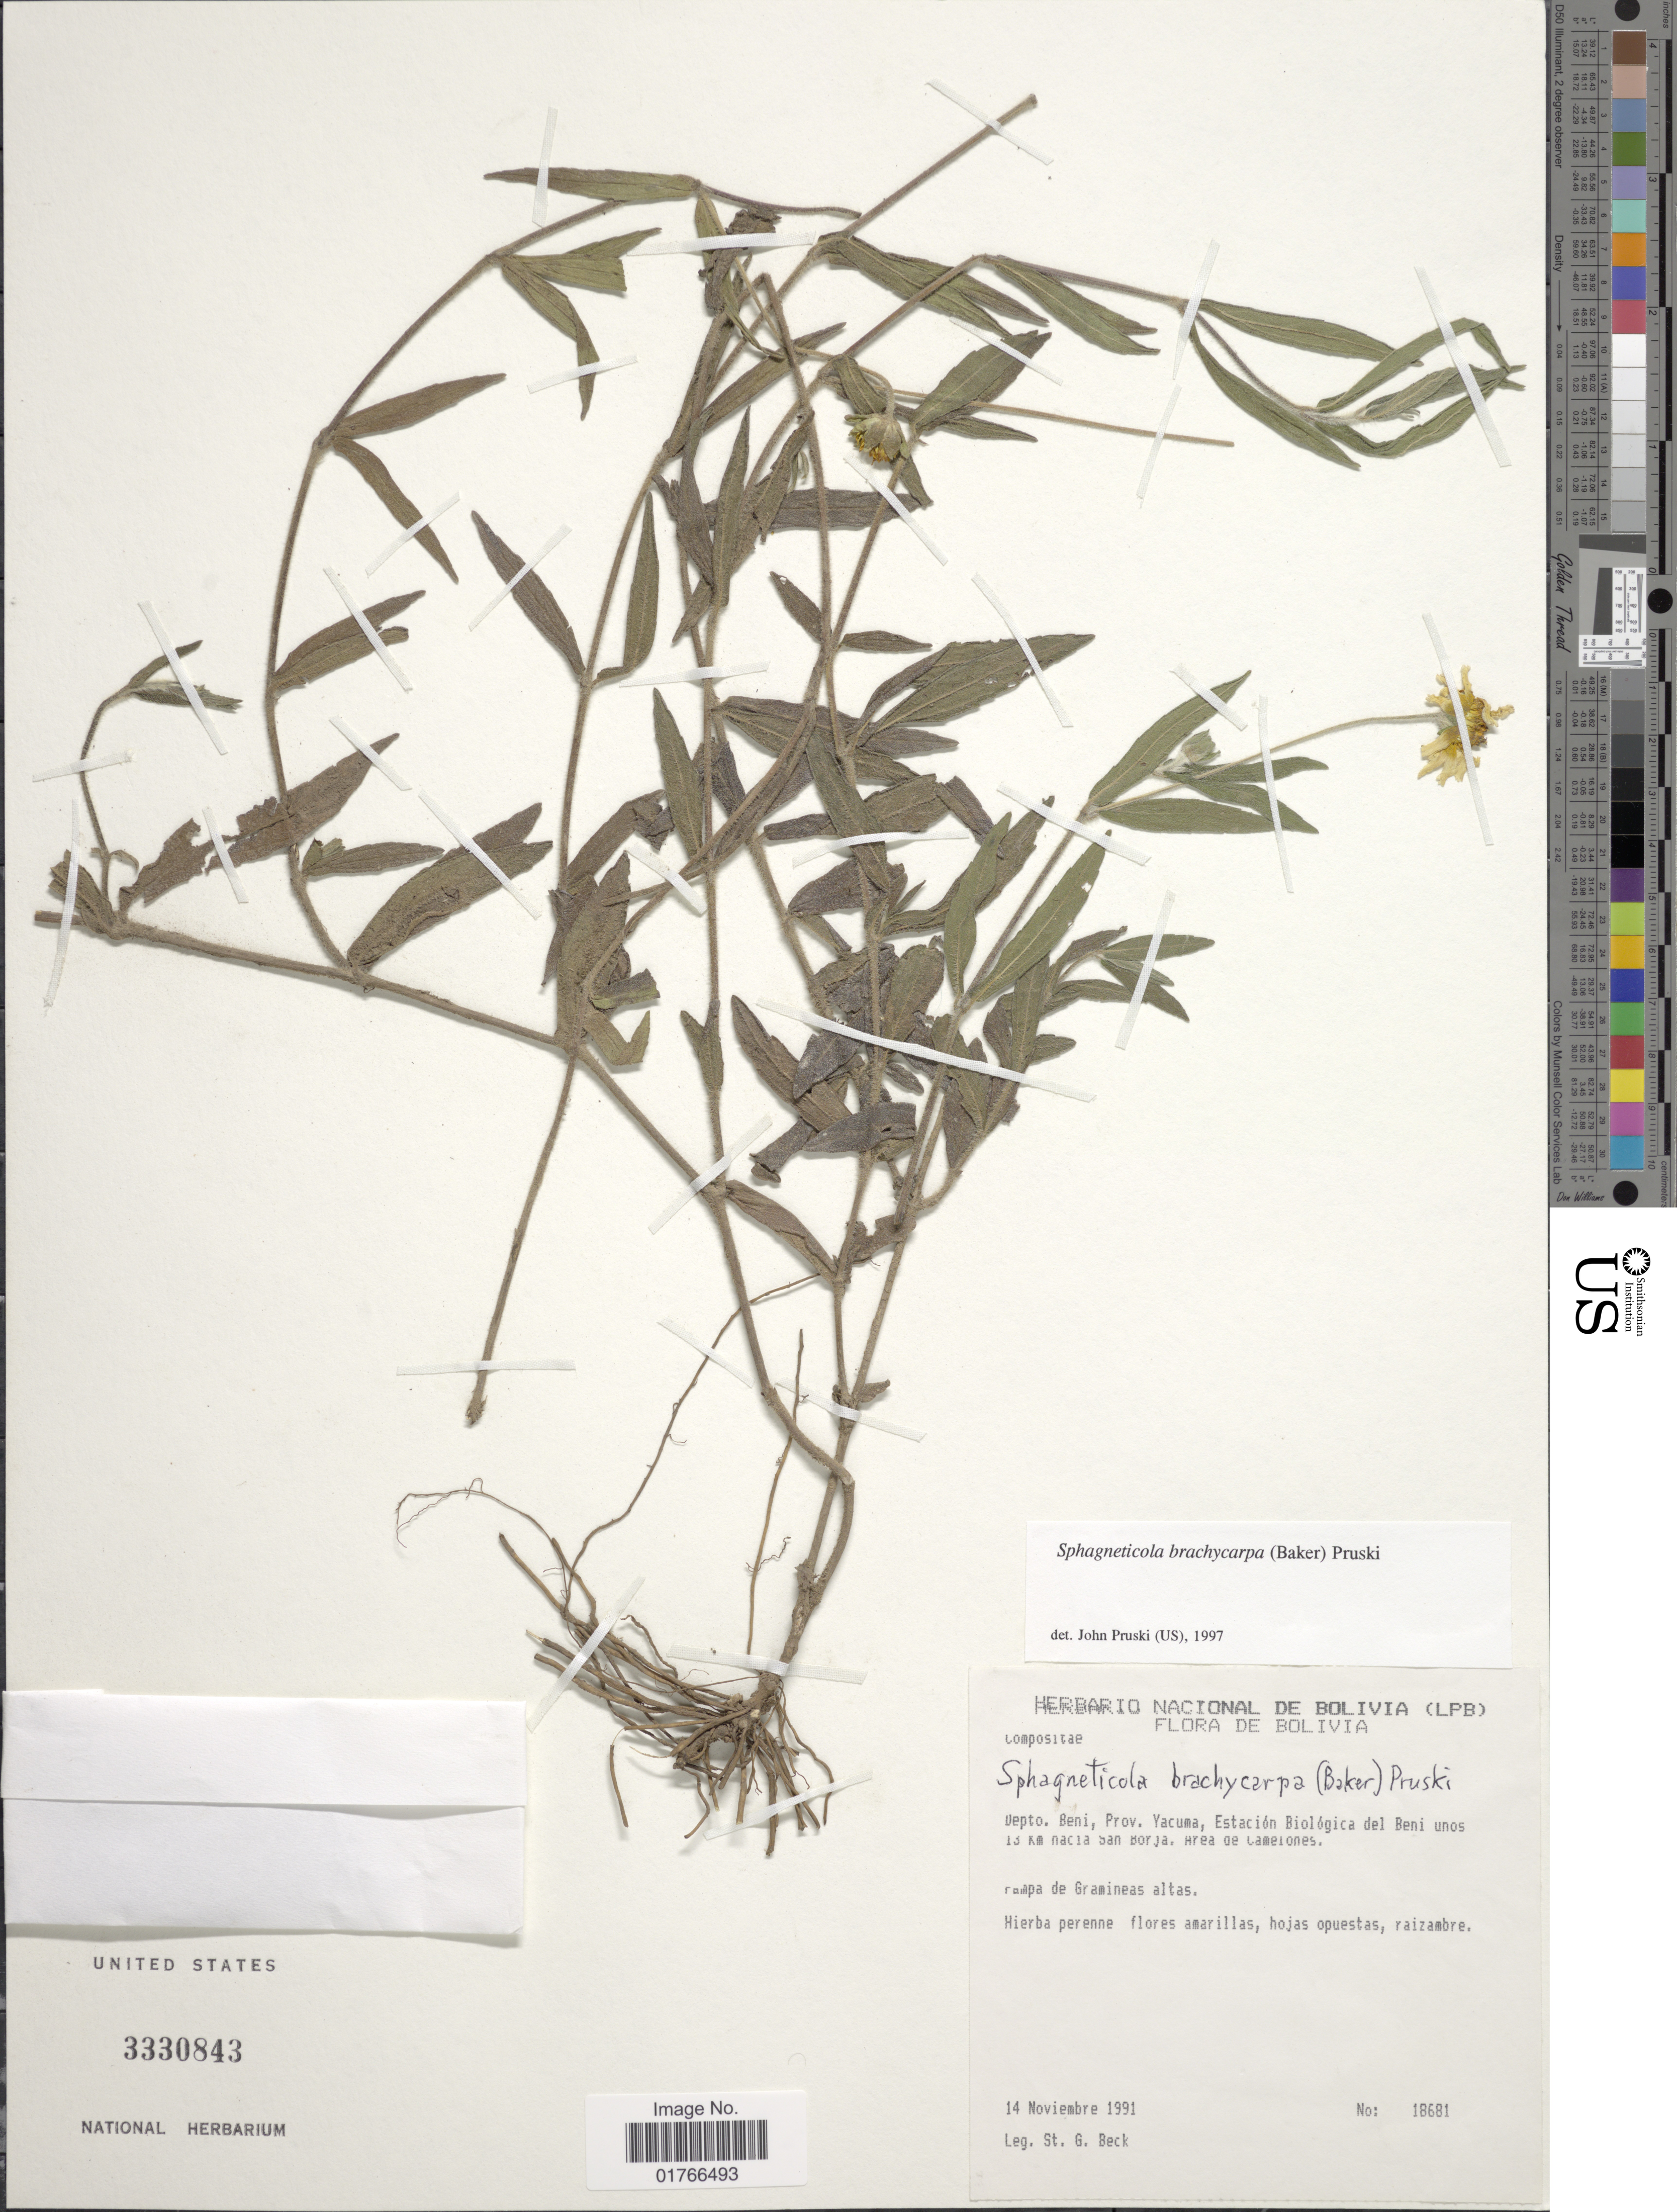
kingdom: Plantae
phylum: Tracheophyta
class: Magnoliopsida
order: Asterales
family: Asteraceae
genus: Sphagneticola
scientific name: Sphagneticola brachycarpa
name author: (Baker) Pruski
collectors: S. G. Beck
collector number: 18681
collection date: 1991-11-14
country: Bolivia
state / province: Beni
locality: Prov. Yacuma, Estacion Biologica del Beni unos 13 km hacia San Borja, area de Camelones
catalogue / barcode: US 3330843